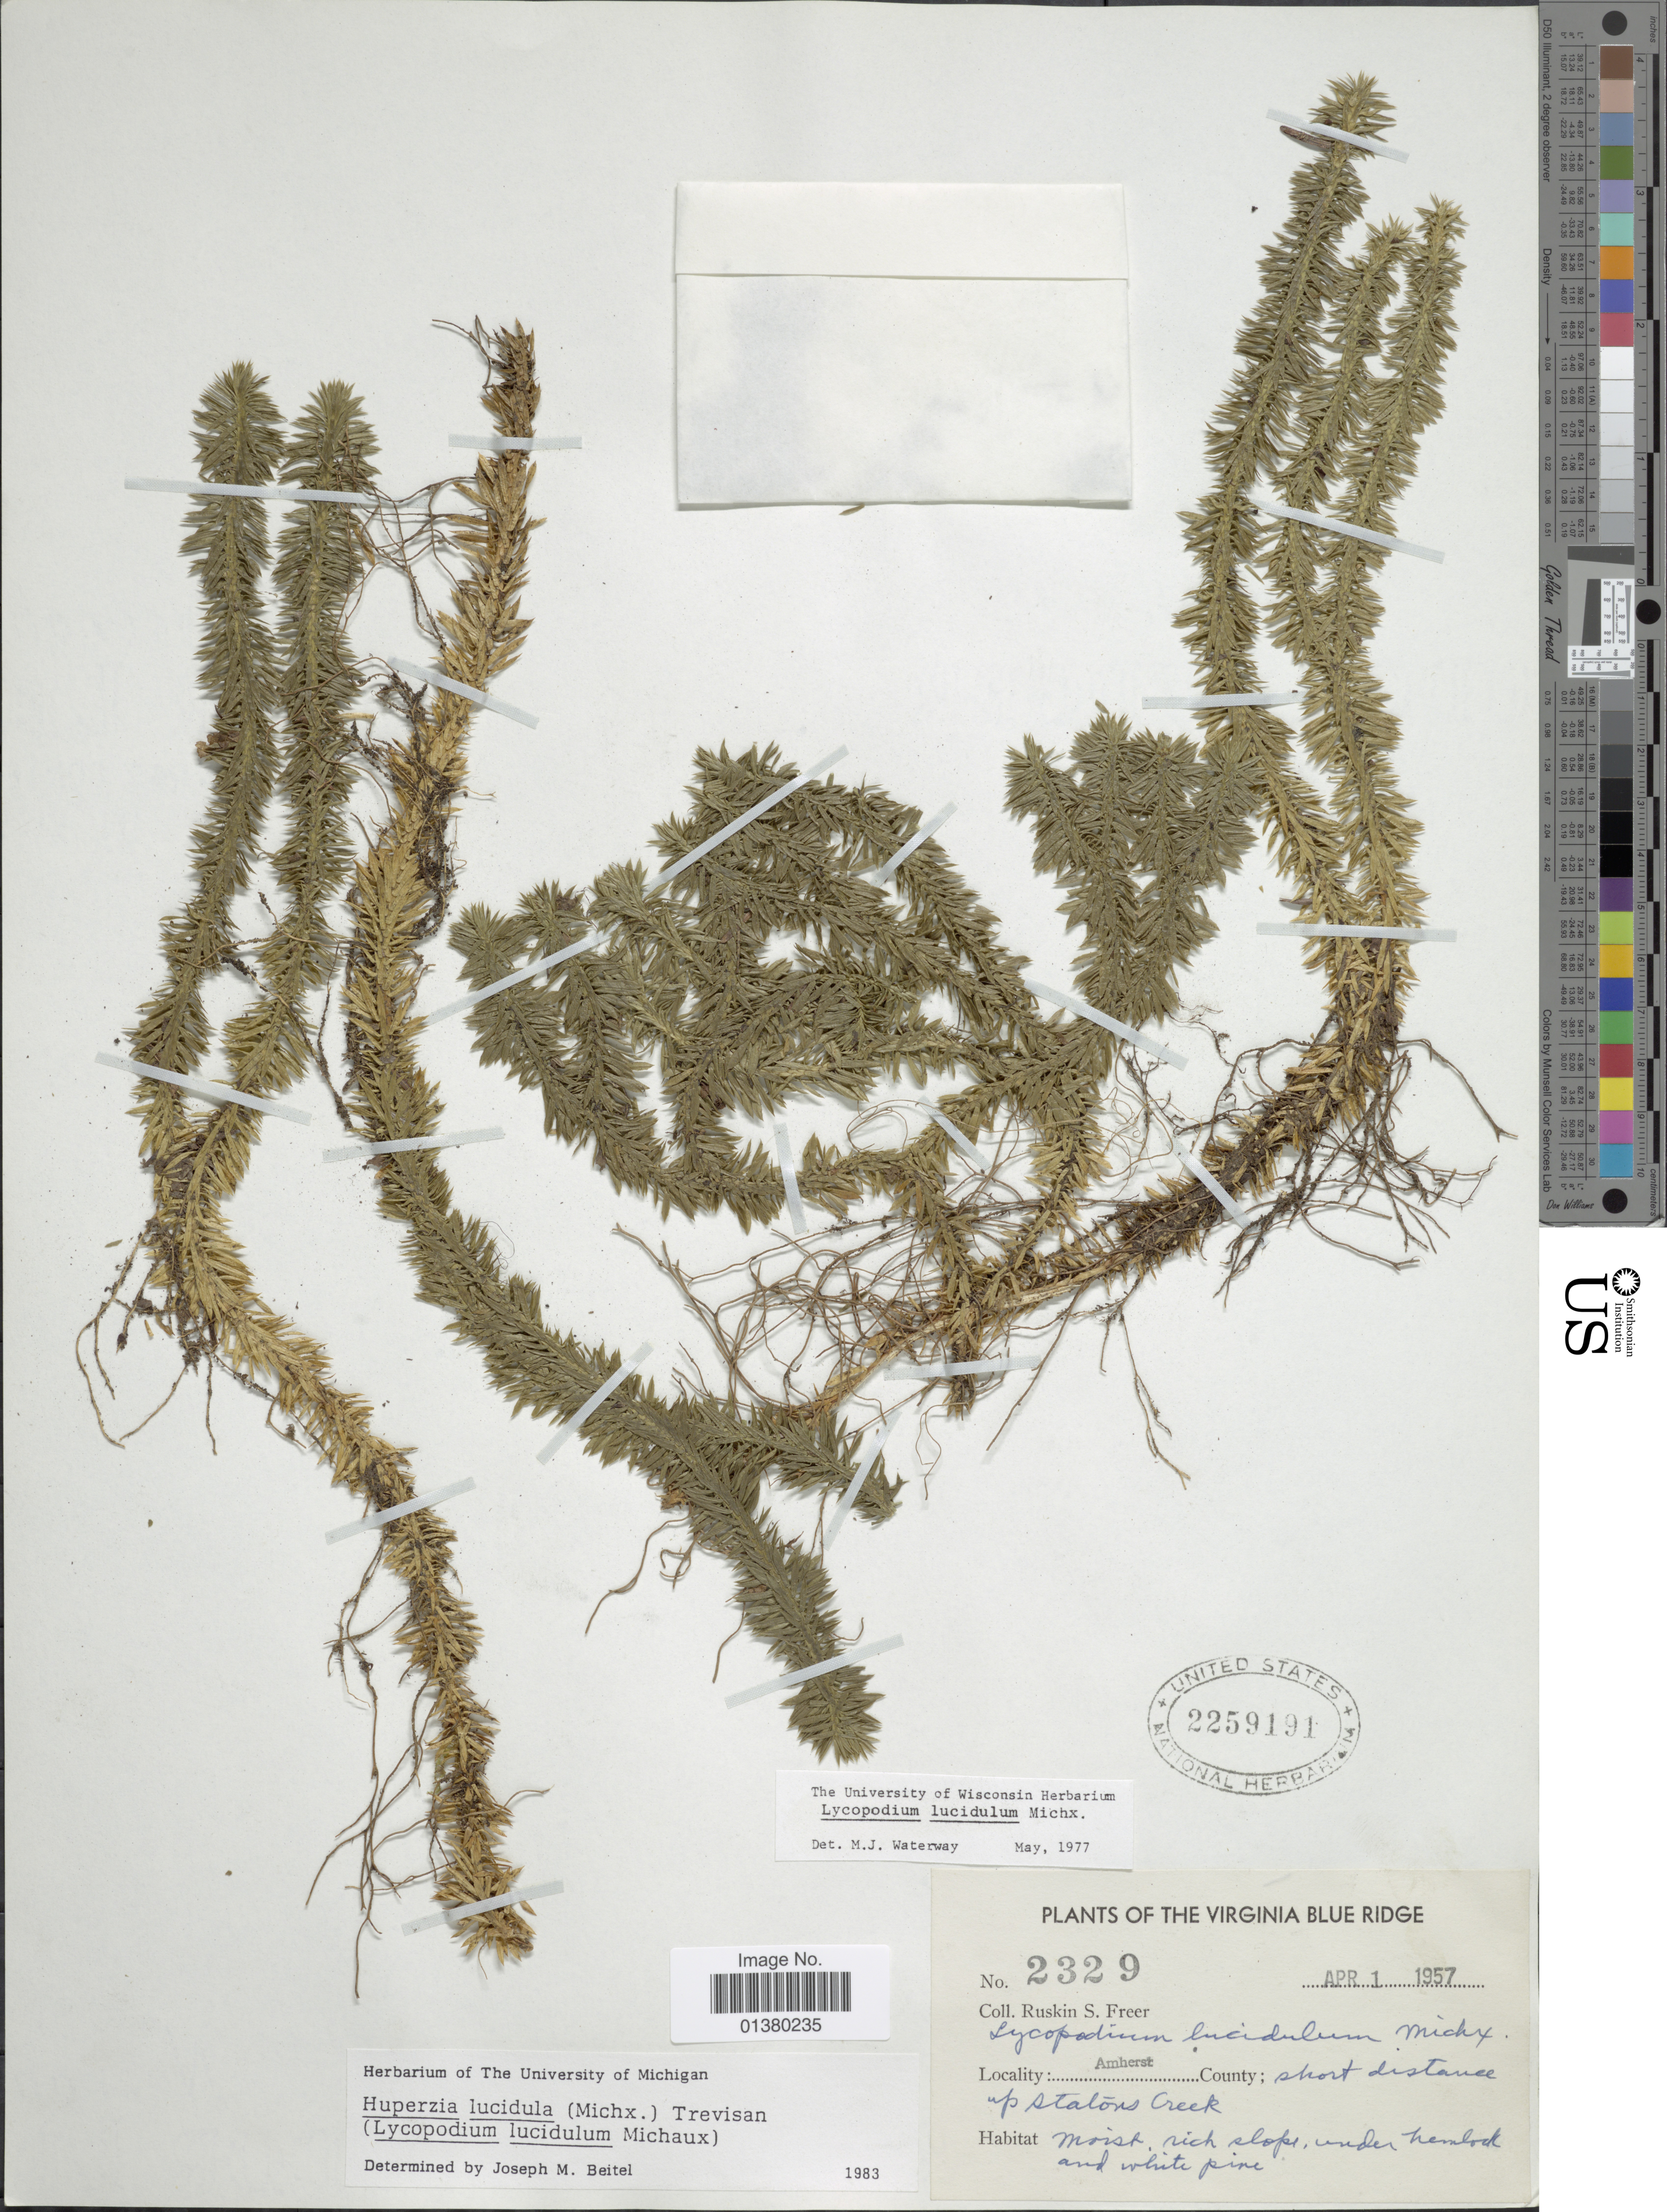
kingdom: Plantae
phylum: Tracheophyta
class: Lycopodiopsida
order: Lycopodiales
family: Lycopodiaceae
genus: Huperzia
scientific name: Huperzia lucidula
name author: (Michx.) Trevis.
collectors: R. Freer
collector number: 2329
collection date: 1957-04-01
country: United States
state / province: Virginia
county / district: Amherst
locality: Virginia Blue Ridge, Amherst County: short distance up stations Creek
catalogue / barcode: US 2259191